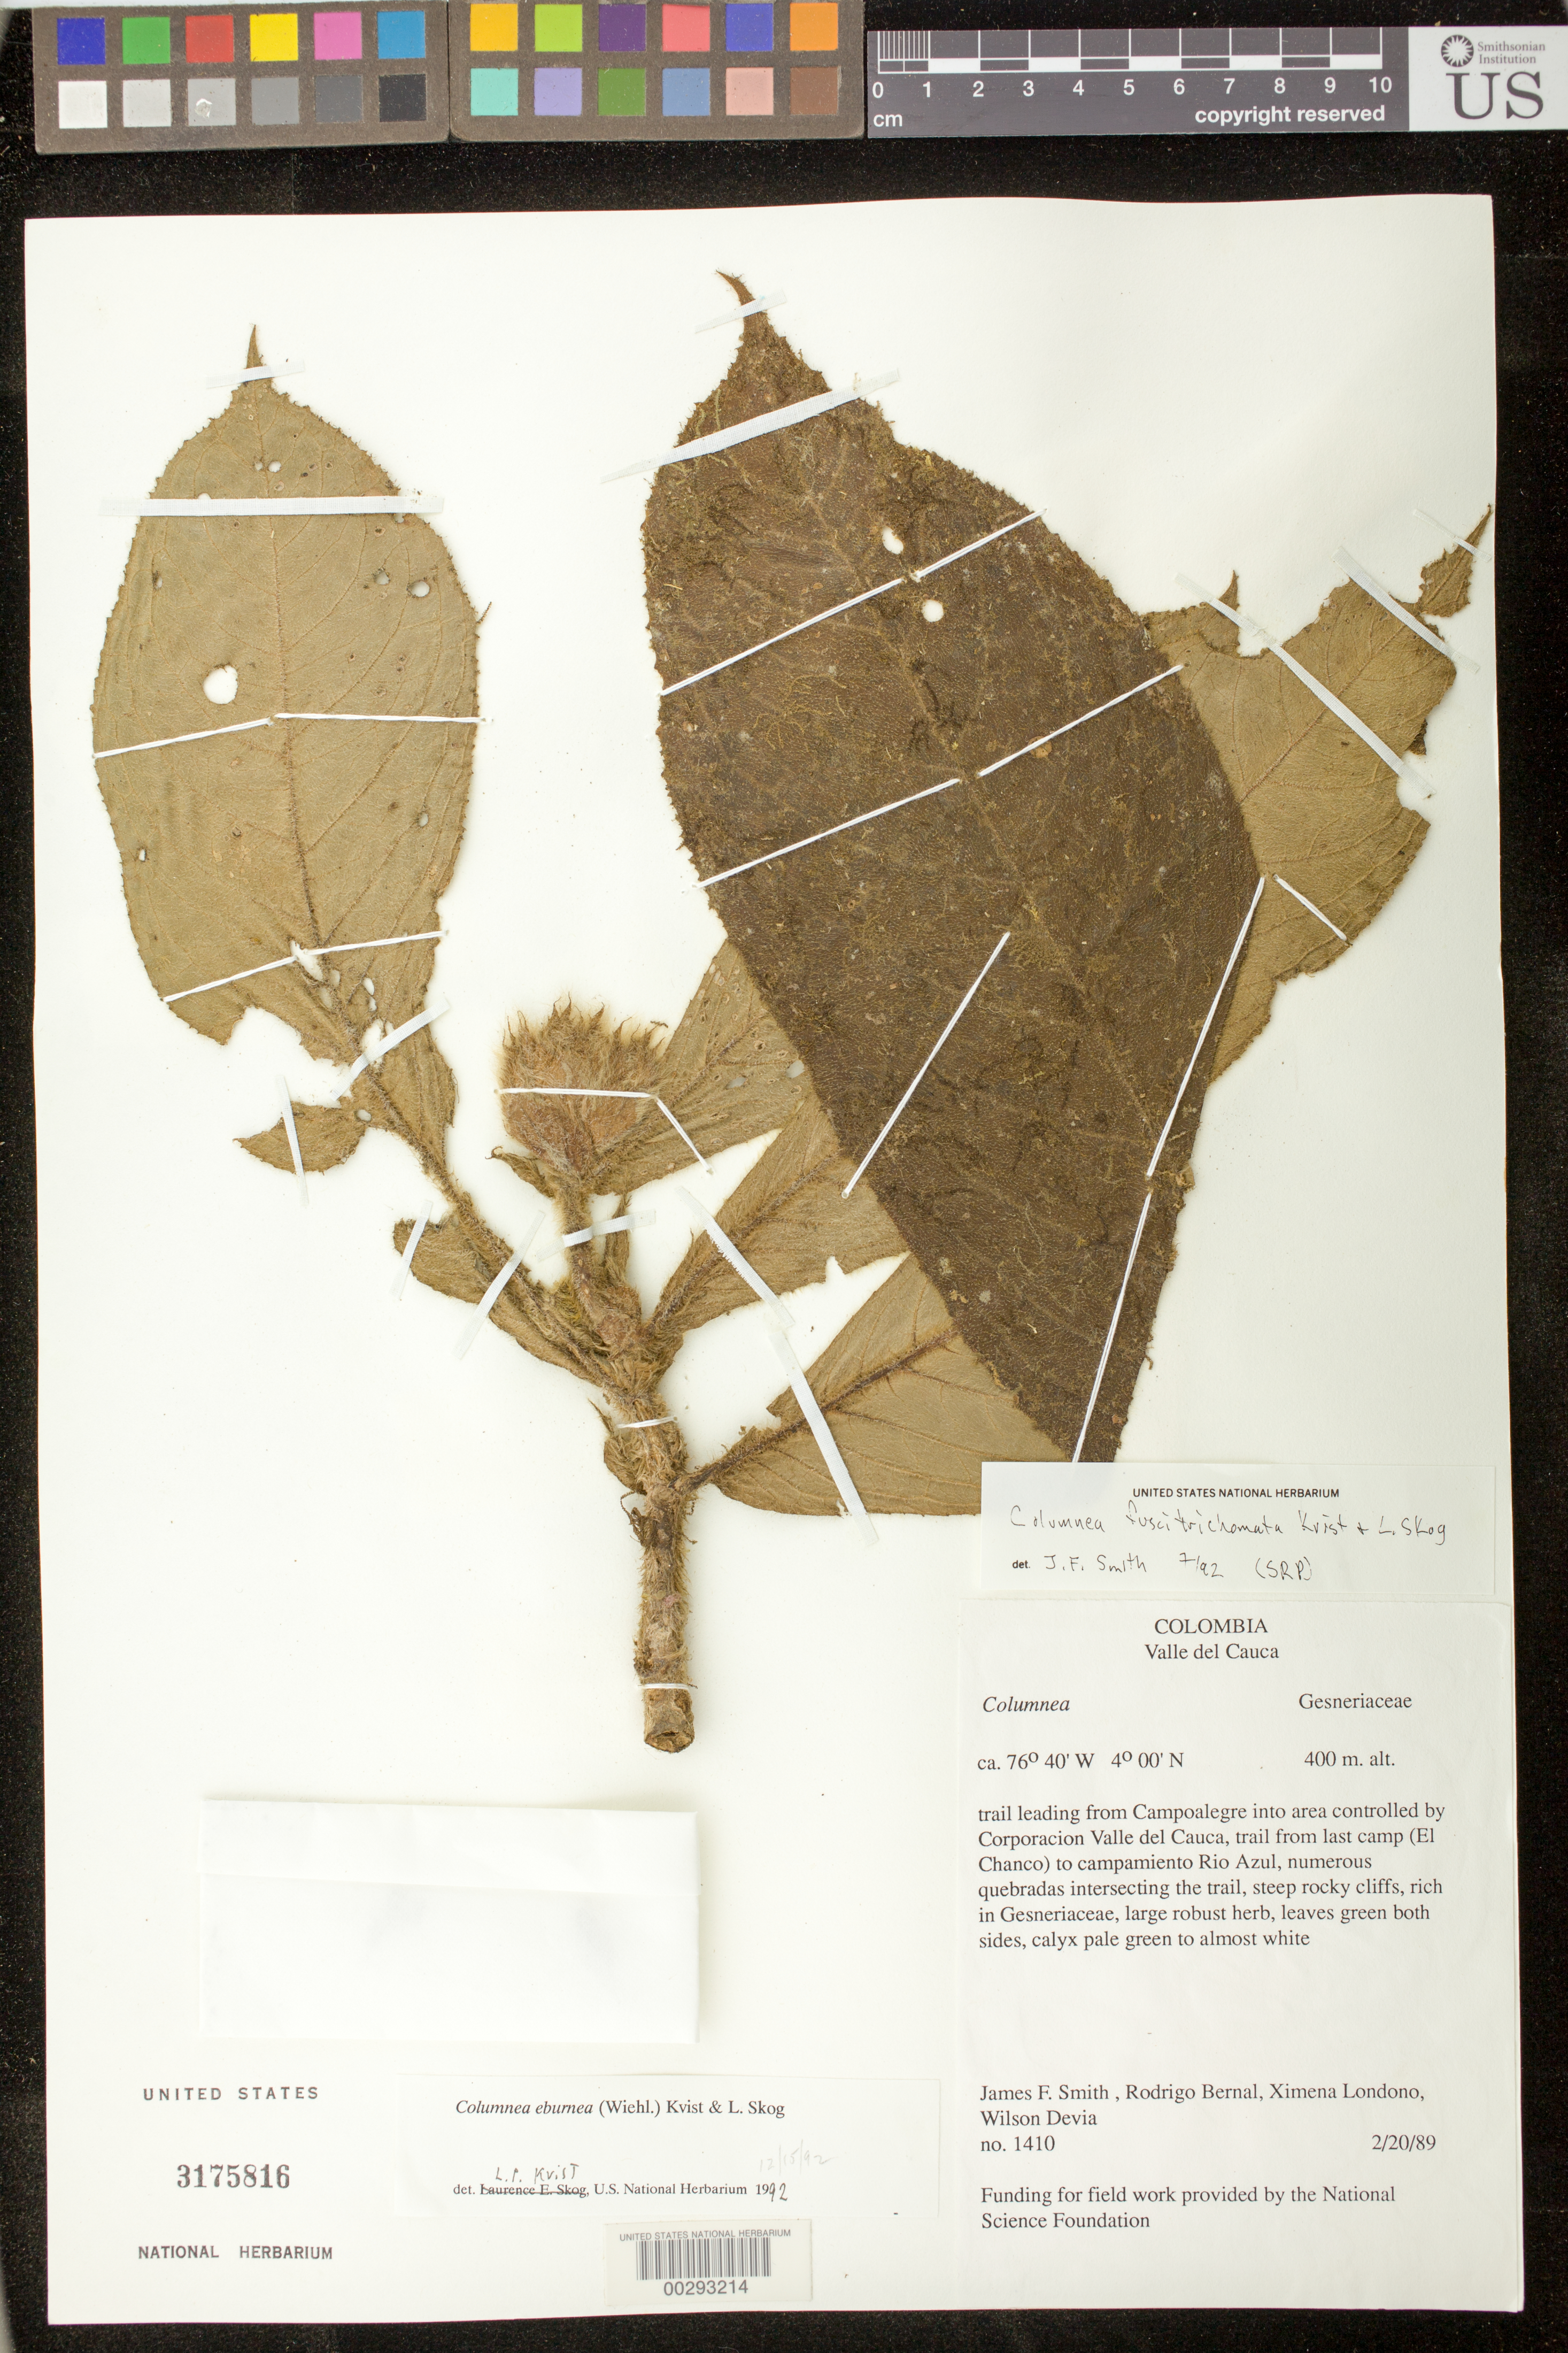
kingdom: Plantae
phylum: Tracheophyta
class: Magnoliopsida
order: Lamiales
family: Gesneriaceae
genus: Columnea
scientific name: Columnea eburnea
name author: (Wiehler) L.P. Kvist & L.E. Skog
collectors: J. Smith, R. Bernal, X. Londoño & W. Devia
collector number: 1410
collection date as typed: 20 Feb 1989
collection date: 1989-02-20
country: Colombia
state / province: Valle del Cauca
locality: From Campoalegre in area of Corporacion Valle del Cauca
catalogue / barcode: US 3175816